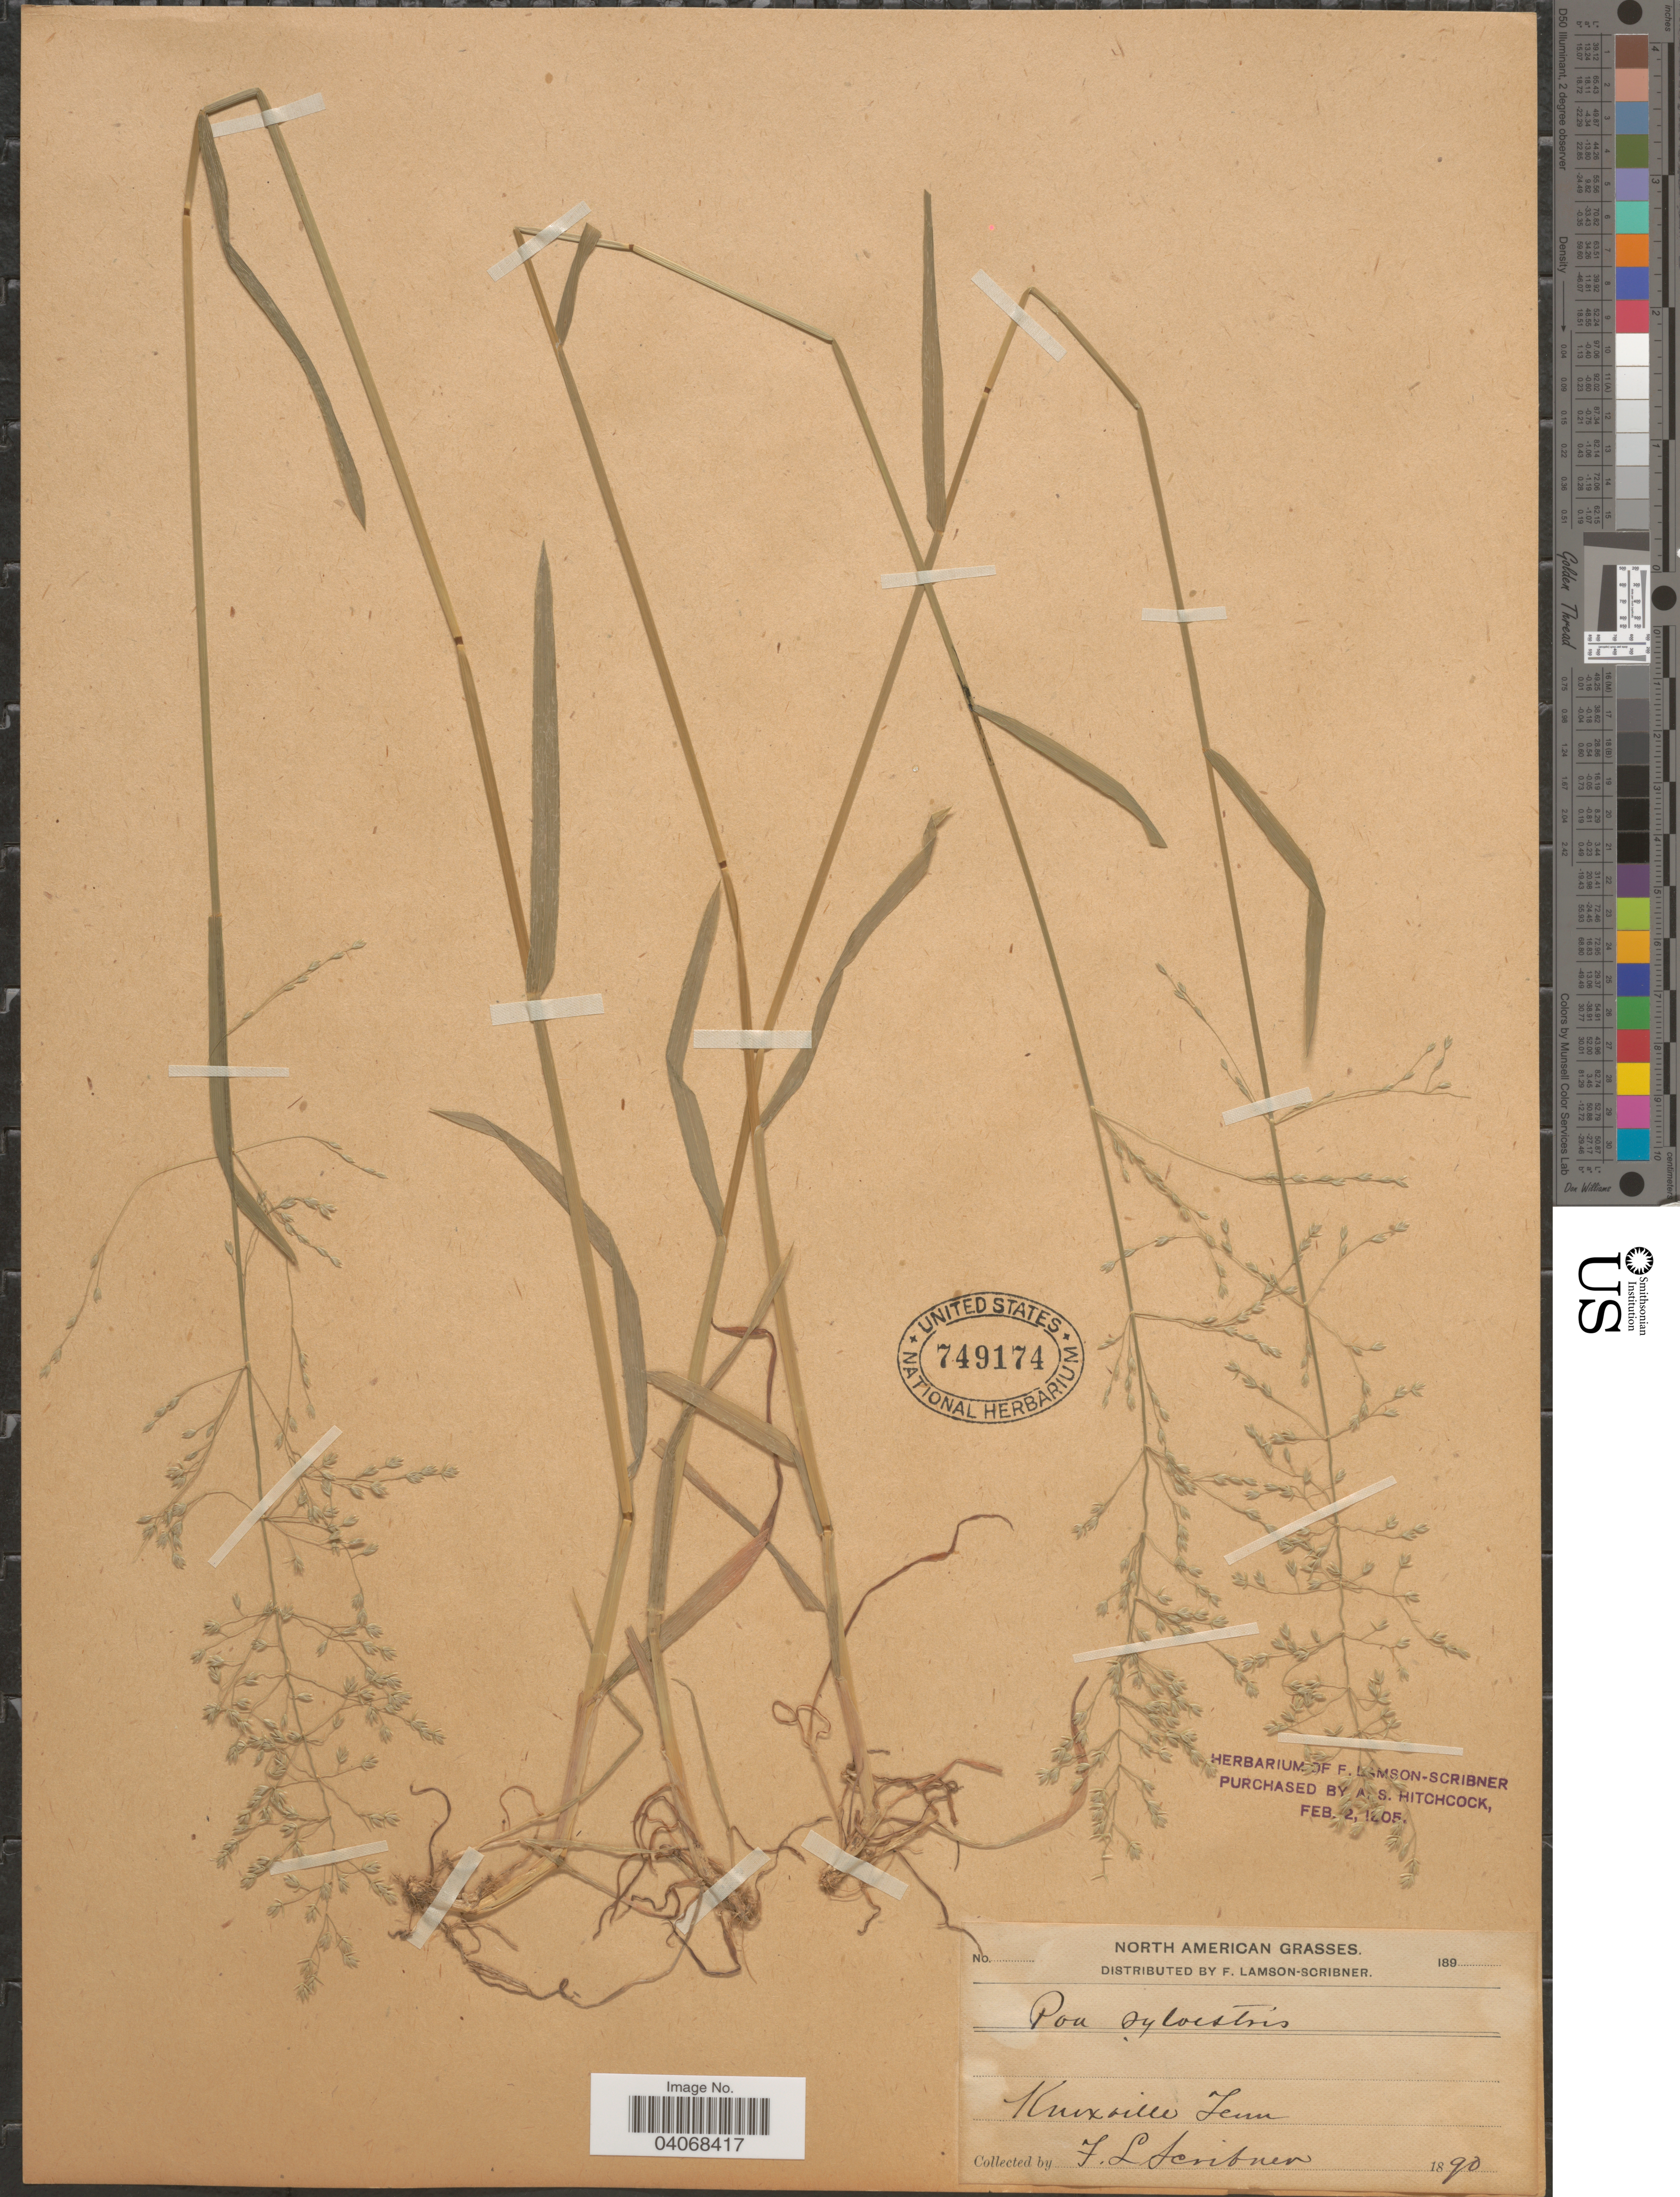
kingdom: Plantae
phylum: Tracheophyta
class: Liliopsida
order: Poales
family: Poaceae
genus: Poa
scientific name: Poa sylvestris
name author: A. Gray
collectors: F. L. Scribner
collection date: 1890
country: United States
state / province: Tennessee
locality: Knoxville.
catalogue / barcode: US 749174